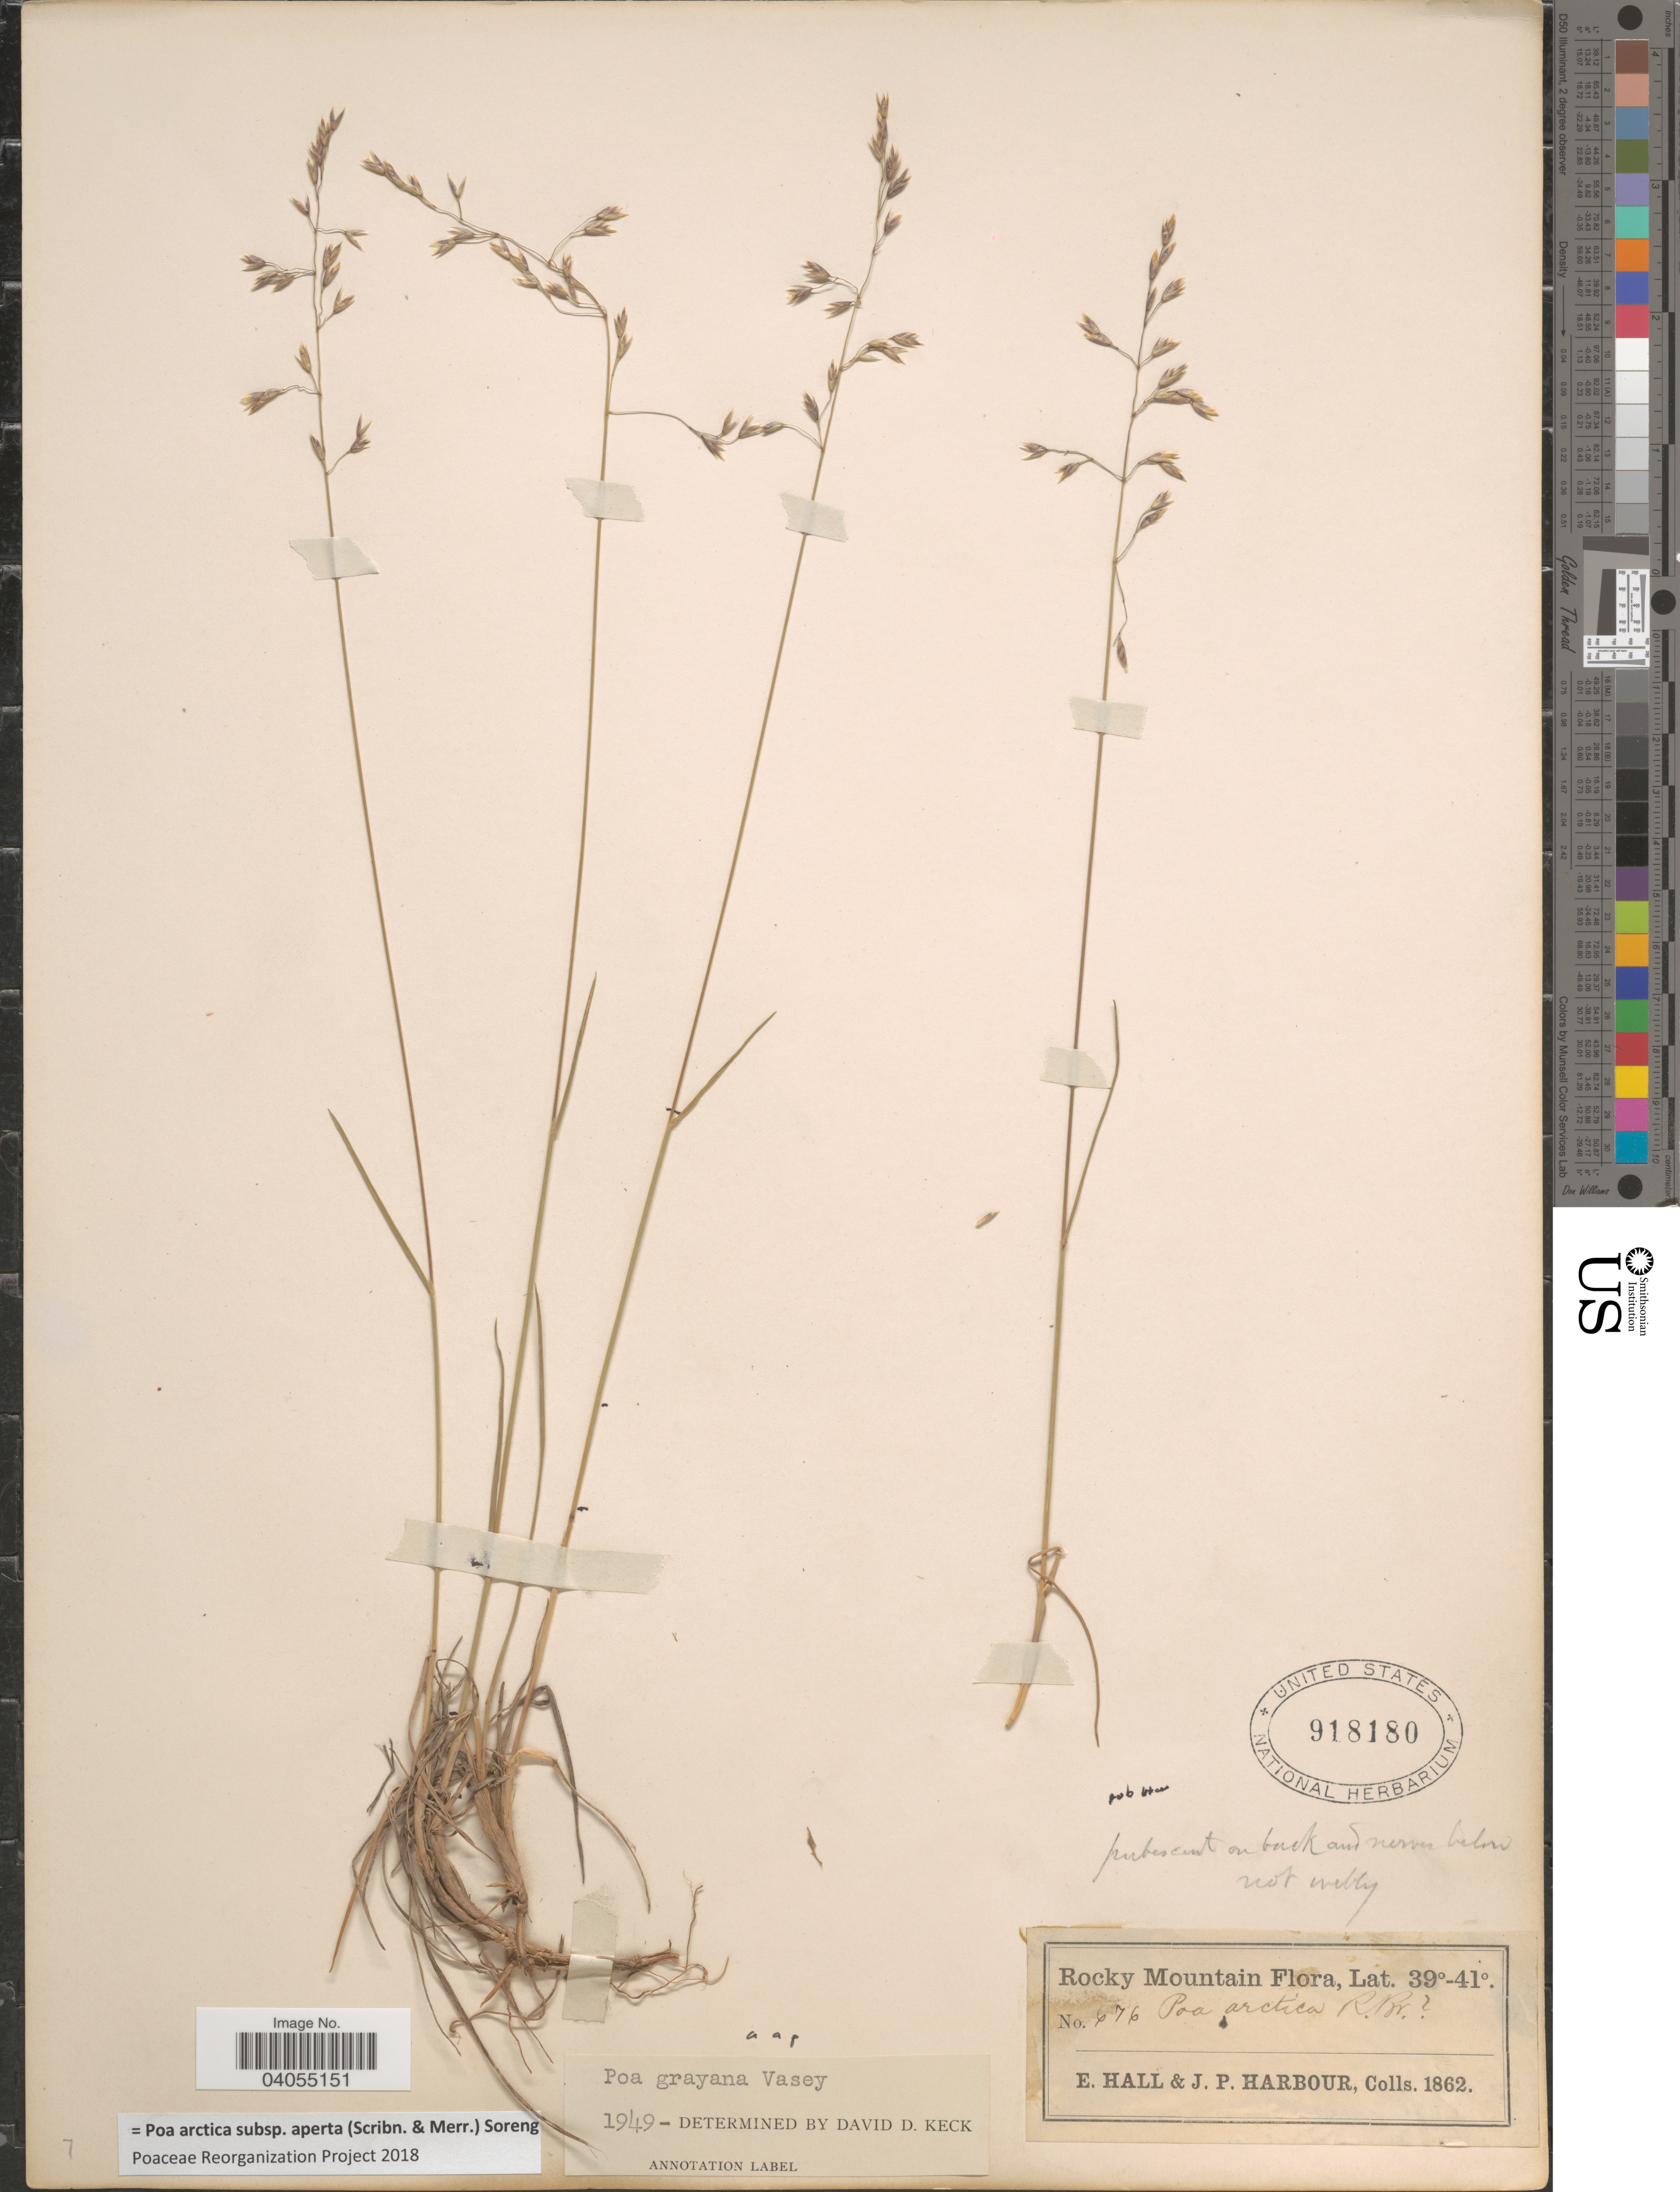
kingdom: Plantae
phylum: Tracheophyta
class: Liliopsida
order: Poales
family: Poaceae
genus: Poa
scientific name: Poa arctica subsp. aperta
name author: (Scribn. & Merr.) Soreng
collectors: E. Hall & J. Harbour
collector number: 676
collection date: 1862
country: United States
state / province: Colorado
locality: Rocky Mountain.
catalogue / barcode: US 918180